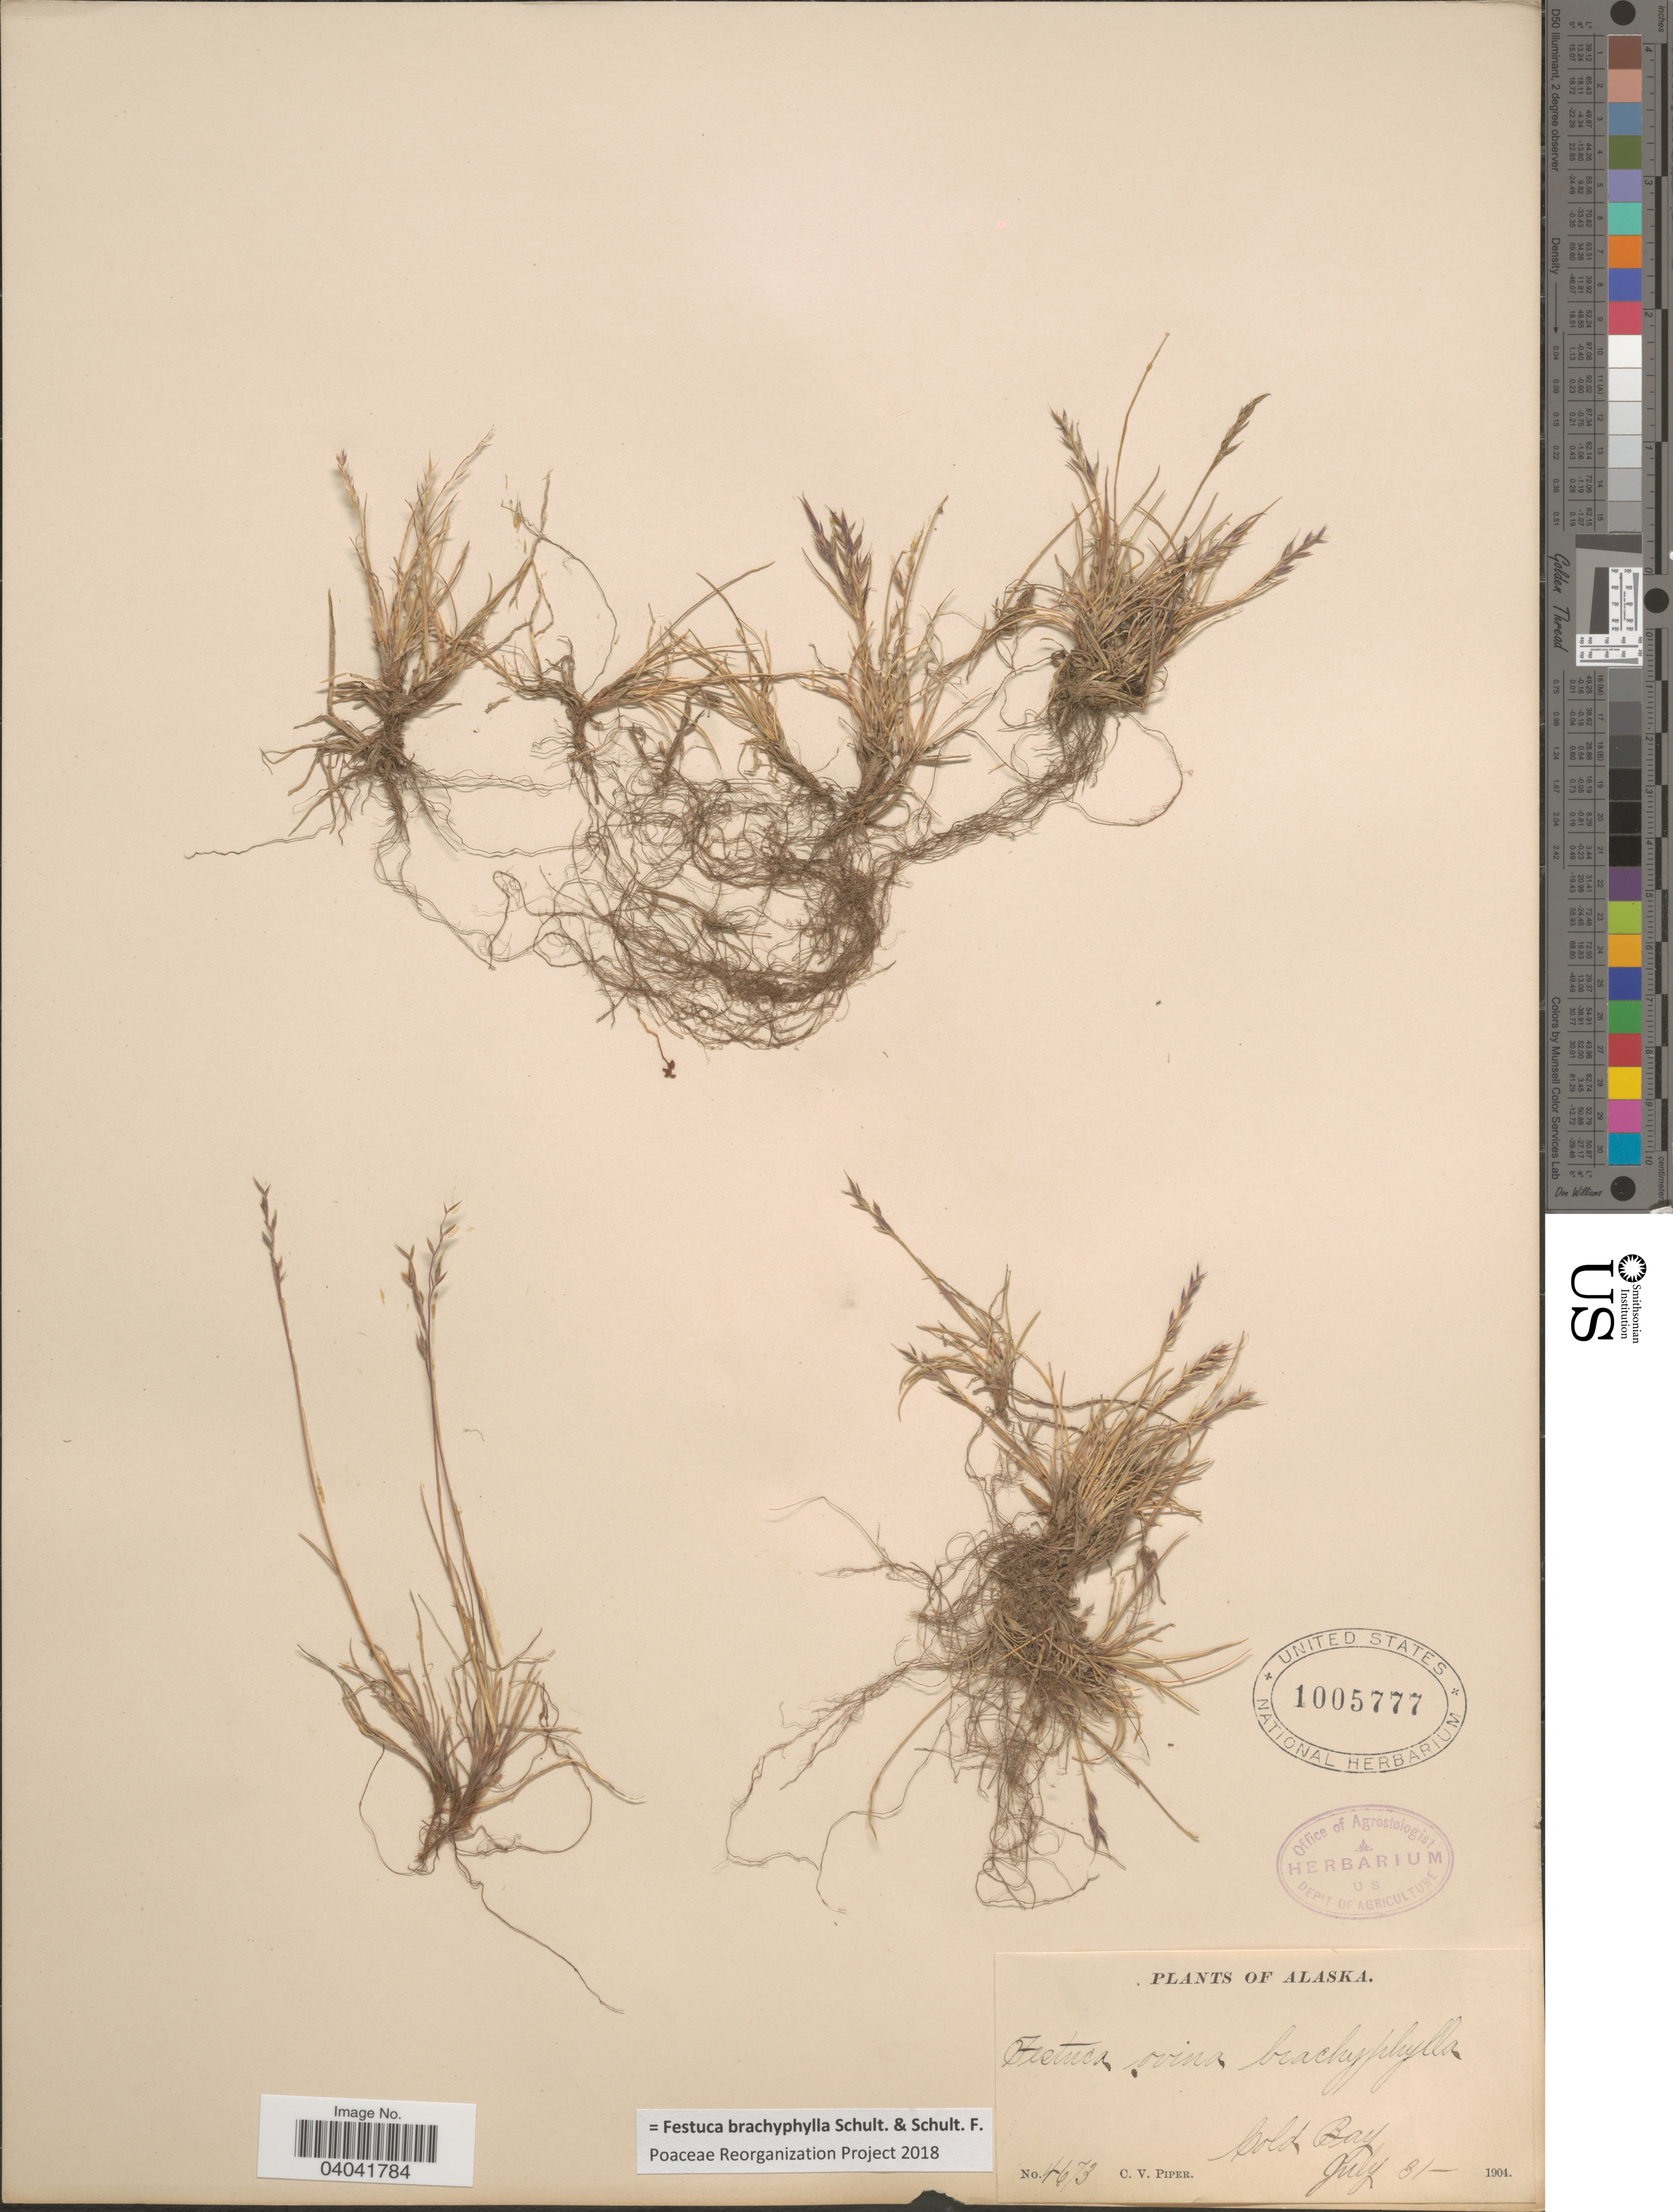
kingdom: Plantae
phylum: Tracheophyta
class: Liliopsida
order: Poales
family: Poaceae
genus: Festuca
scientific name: Festuca brachyphylla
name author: Schult. & Schult. f.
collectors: C. V. Piper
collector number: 4673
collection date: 1904-07-31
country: United States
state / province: Alaska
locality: Cold Bay.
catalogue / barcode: US 1005777